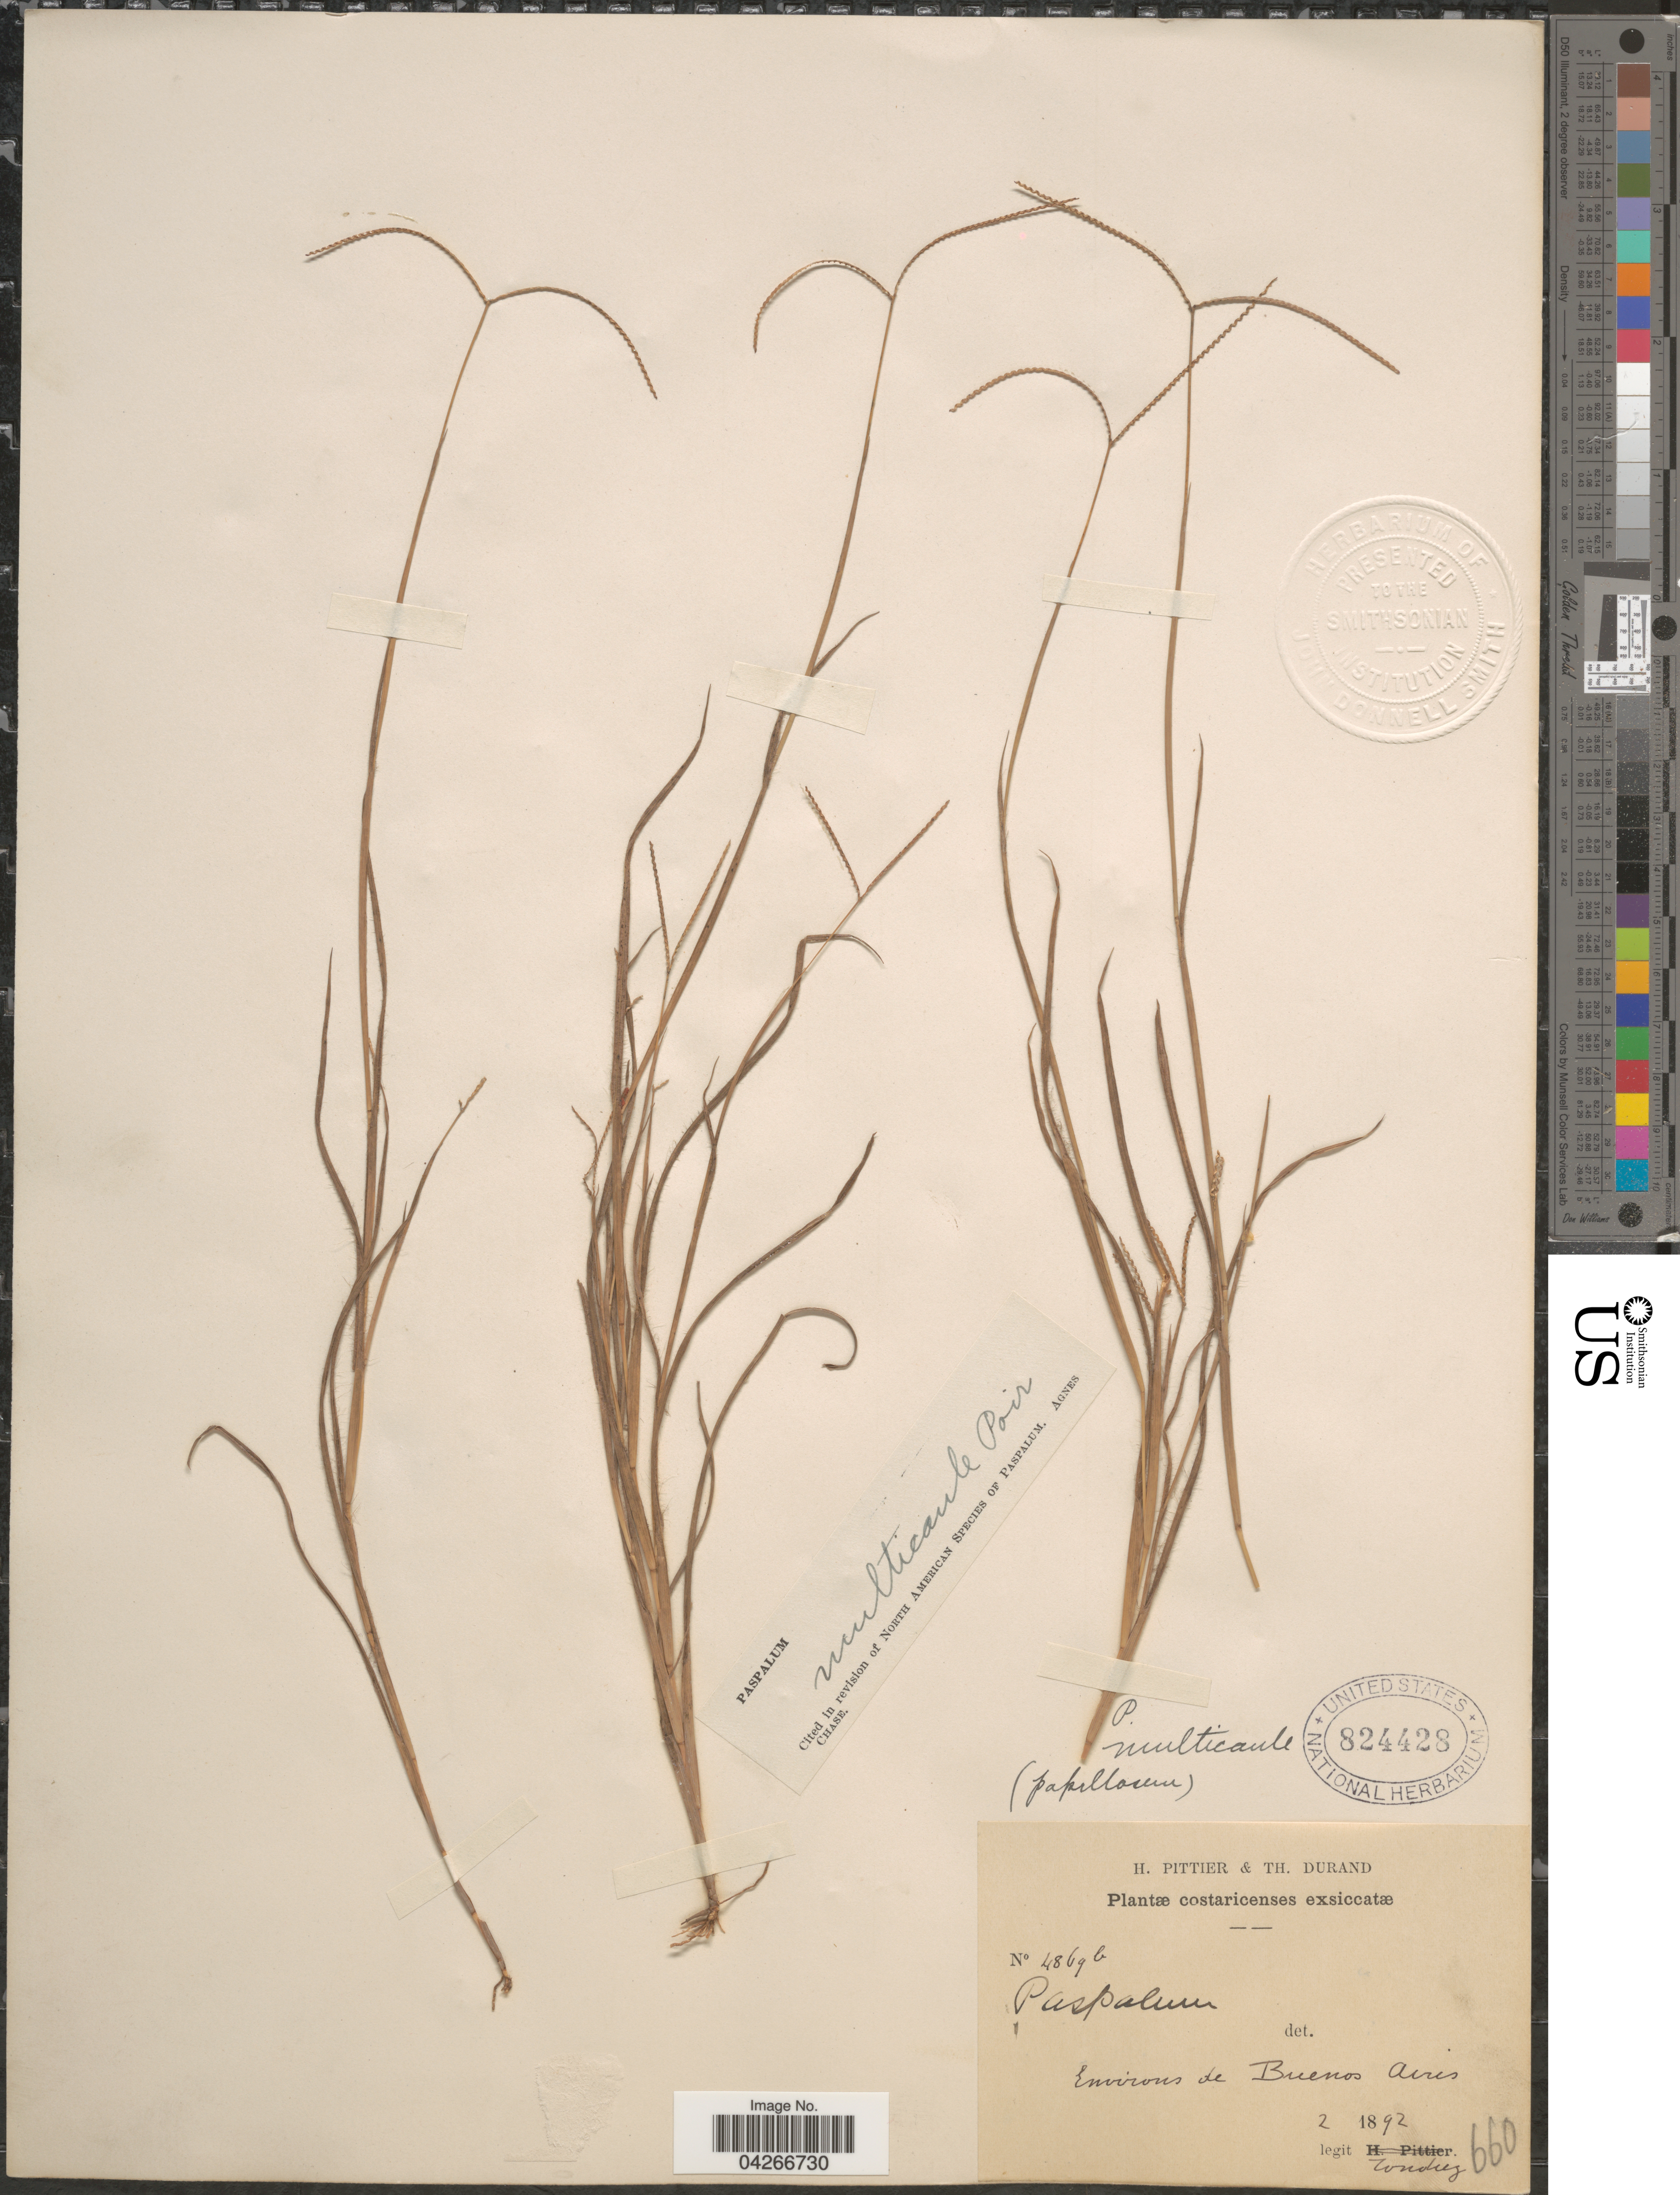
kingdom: Plantae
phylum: Tracheophyta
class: Liliopsida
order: Poales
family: Poaceae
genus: Paspalum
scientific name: Paspalum multicaule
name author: Poir. in Lam.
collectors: Tonduz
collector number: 4869b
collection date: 1892-02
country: Costa Rica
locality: Environs de Buenos Aires.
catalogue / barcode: US 824428